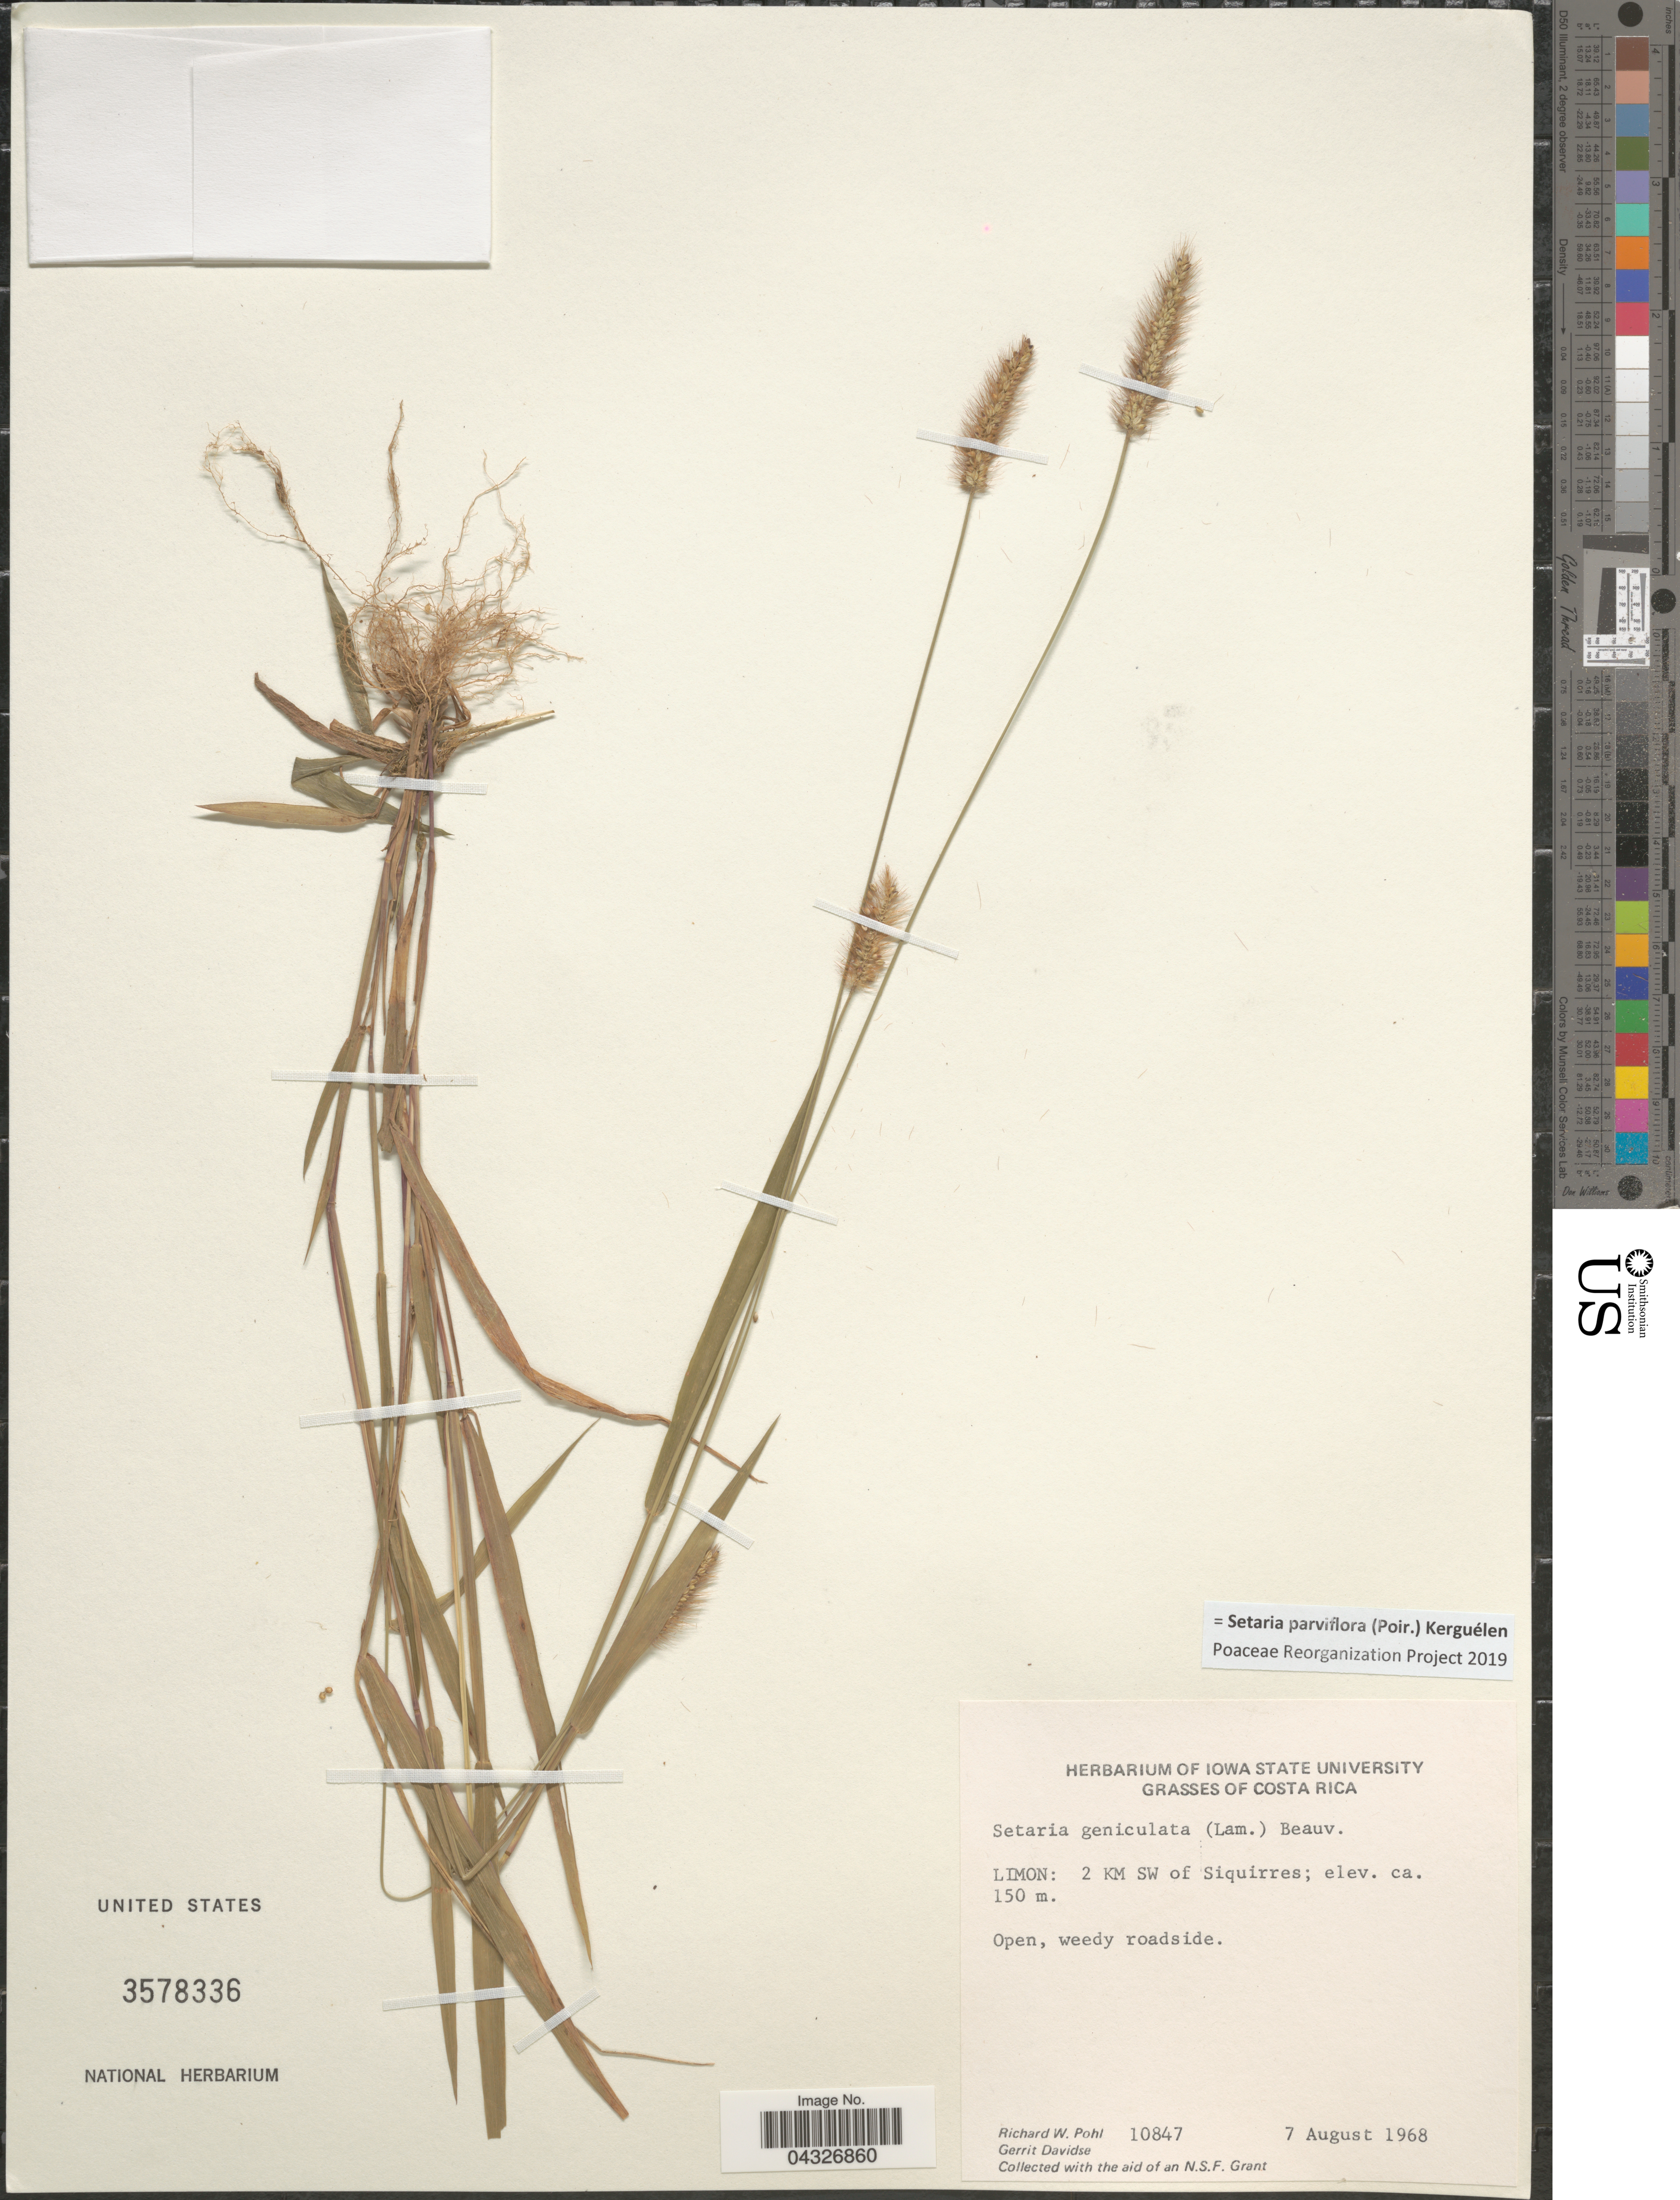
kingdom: Plantae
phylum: Tracheophyta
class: Liliopsida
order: Poales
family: Poaceae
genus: Setaria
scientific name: Setaria parviflora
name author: (Poir.) Kerguélen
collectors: R. W. Pohl & G. Davidse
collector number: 10847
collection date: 1968-08-07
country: Costa Rica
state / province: Limón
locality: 2 KM SW of Siquirres.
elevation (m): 150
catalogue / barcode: US 3578336